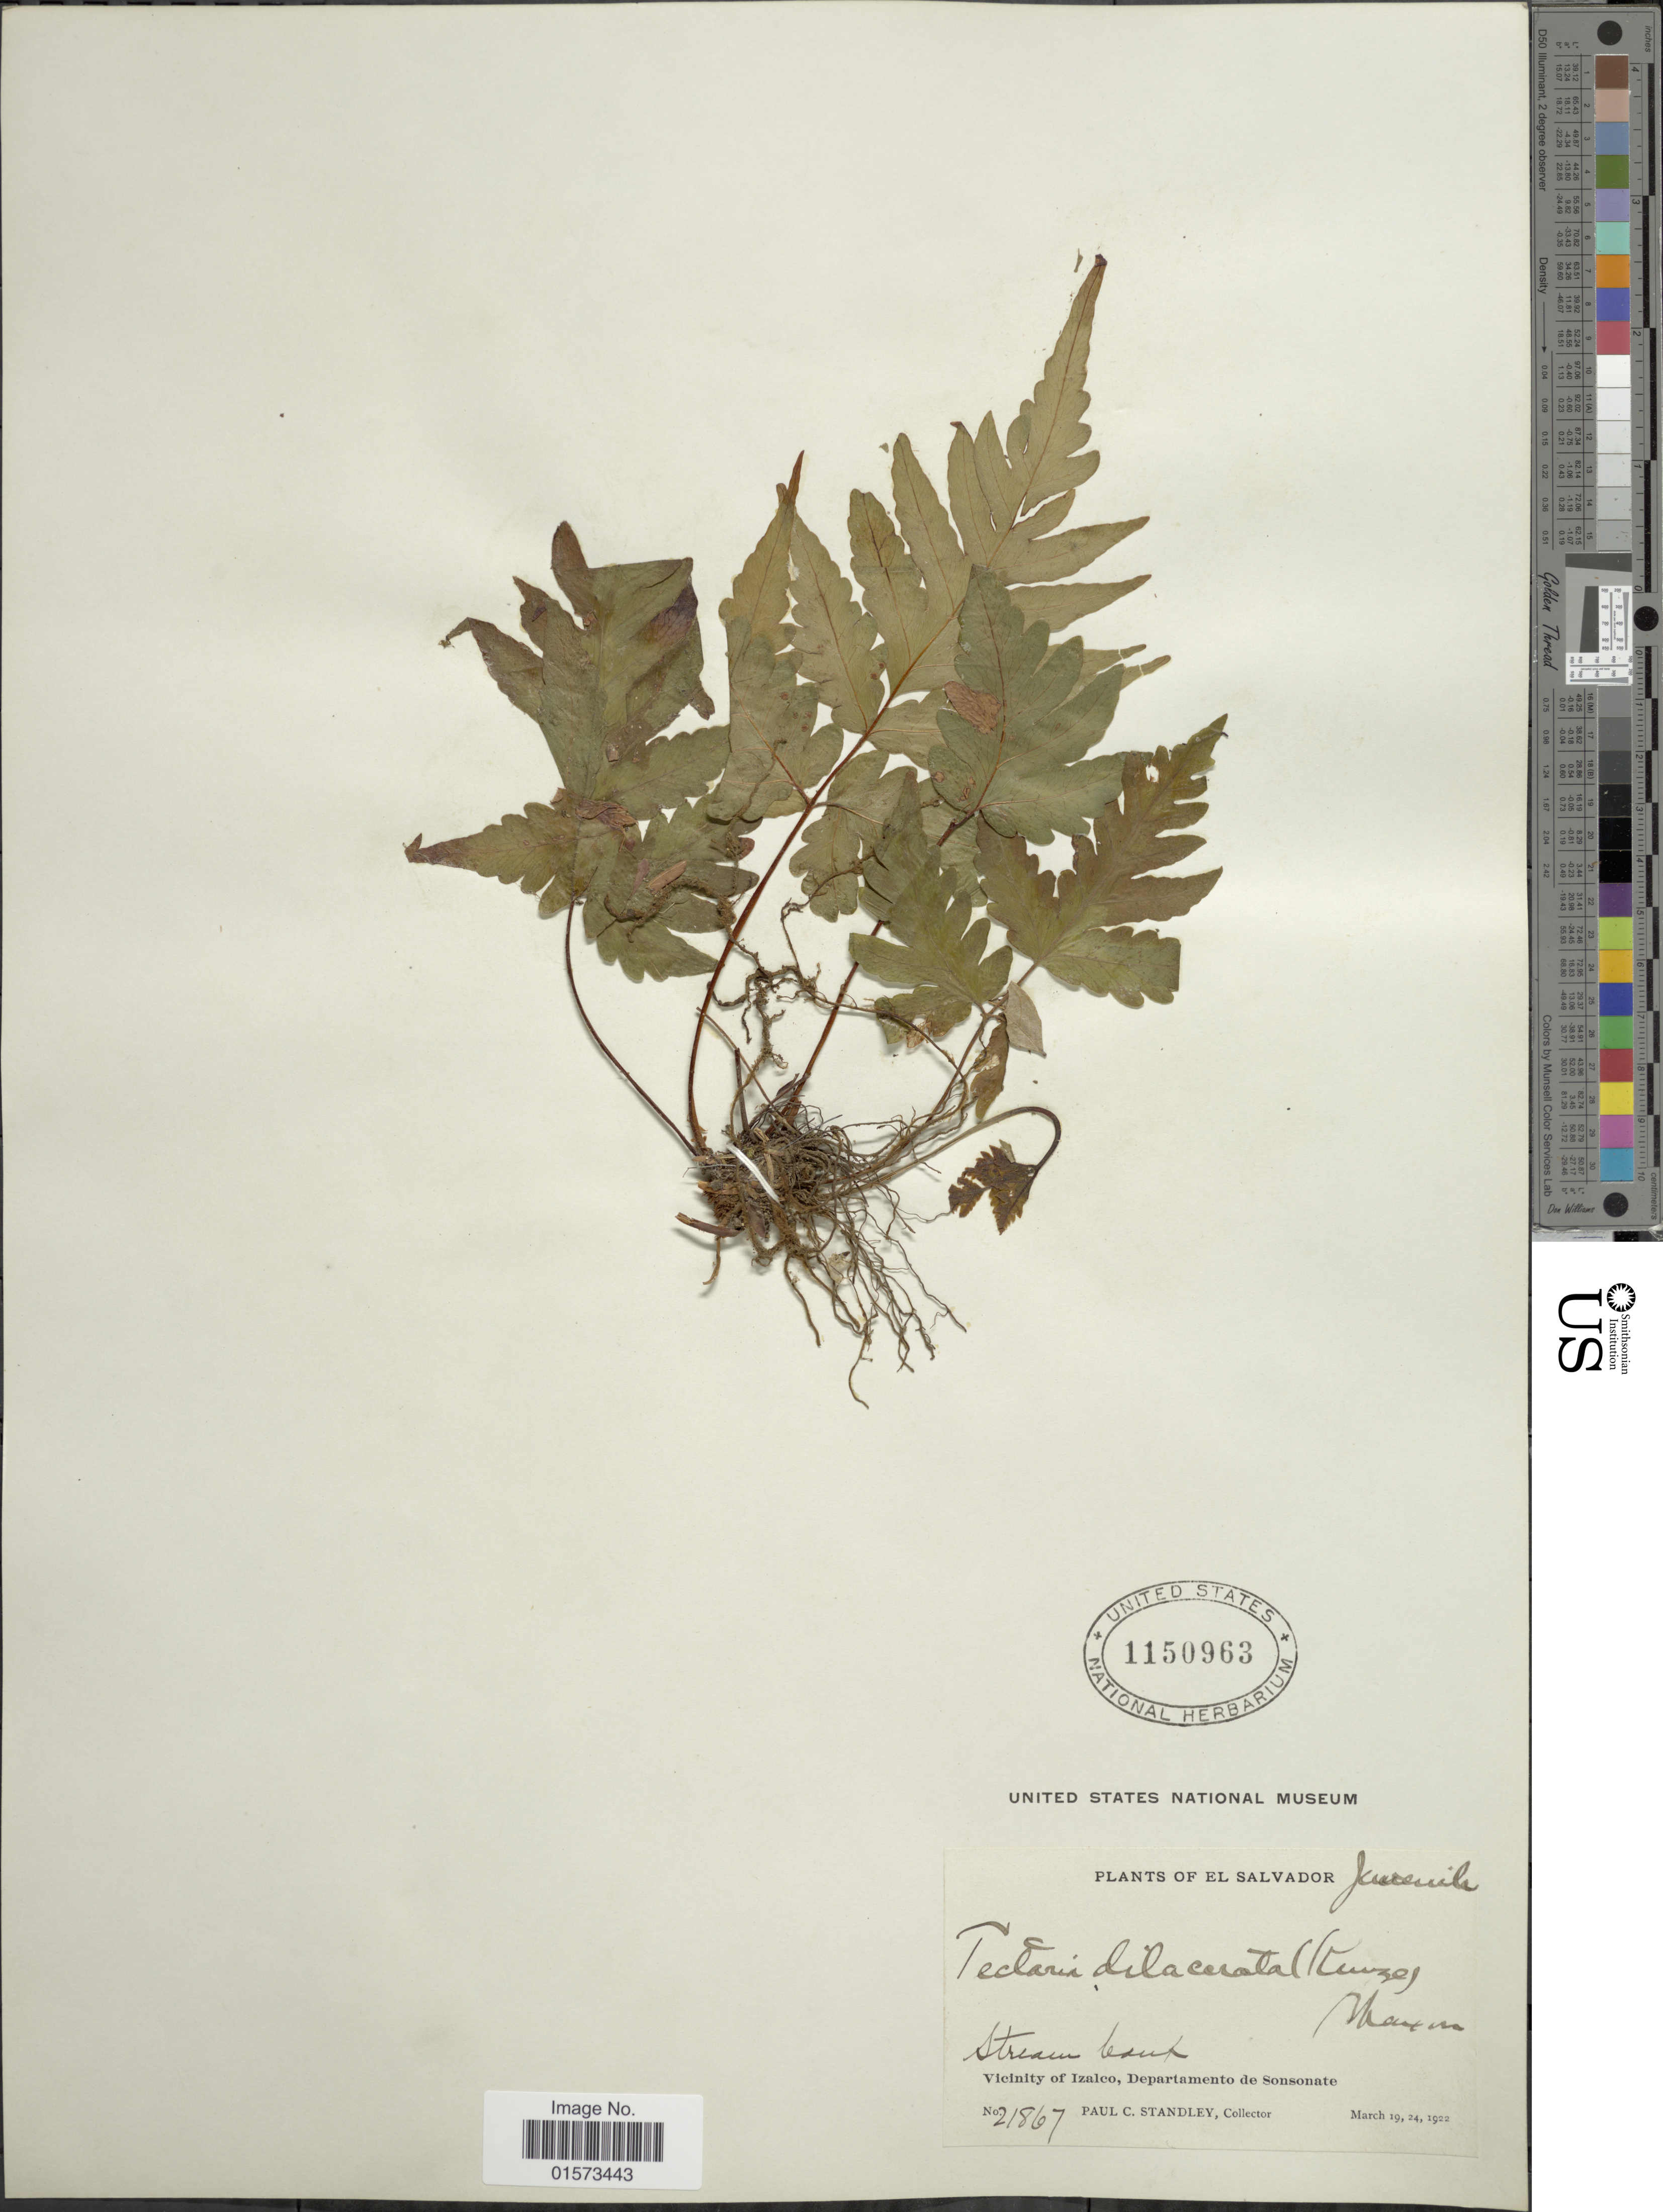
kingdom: Plantae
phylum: Tracheophyta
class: Polypodiopsida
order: Polypodiales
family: Tectariaceae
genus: Tectaria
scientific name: Tectaria mexicana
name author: (Fée) C.V. Morton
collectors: P. C. Standley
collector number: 21867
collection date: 1922-03-19/1922-03-24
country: El Salvador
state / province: Sonsonate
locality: Stream Bank. Vicinity of Izalco, Departamento de Sonsonate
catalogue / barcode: US 1150963